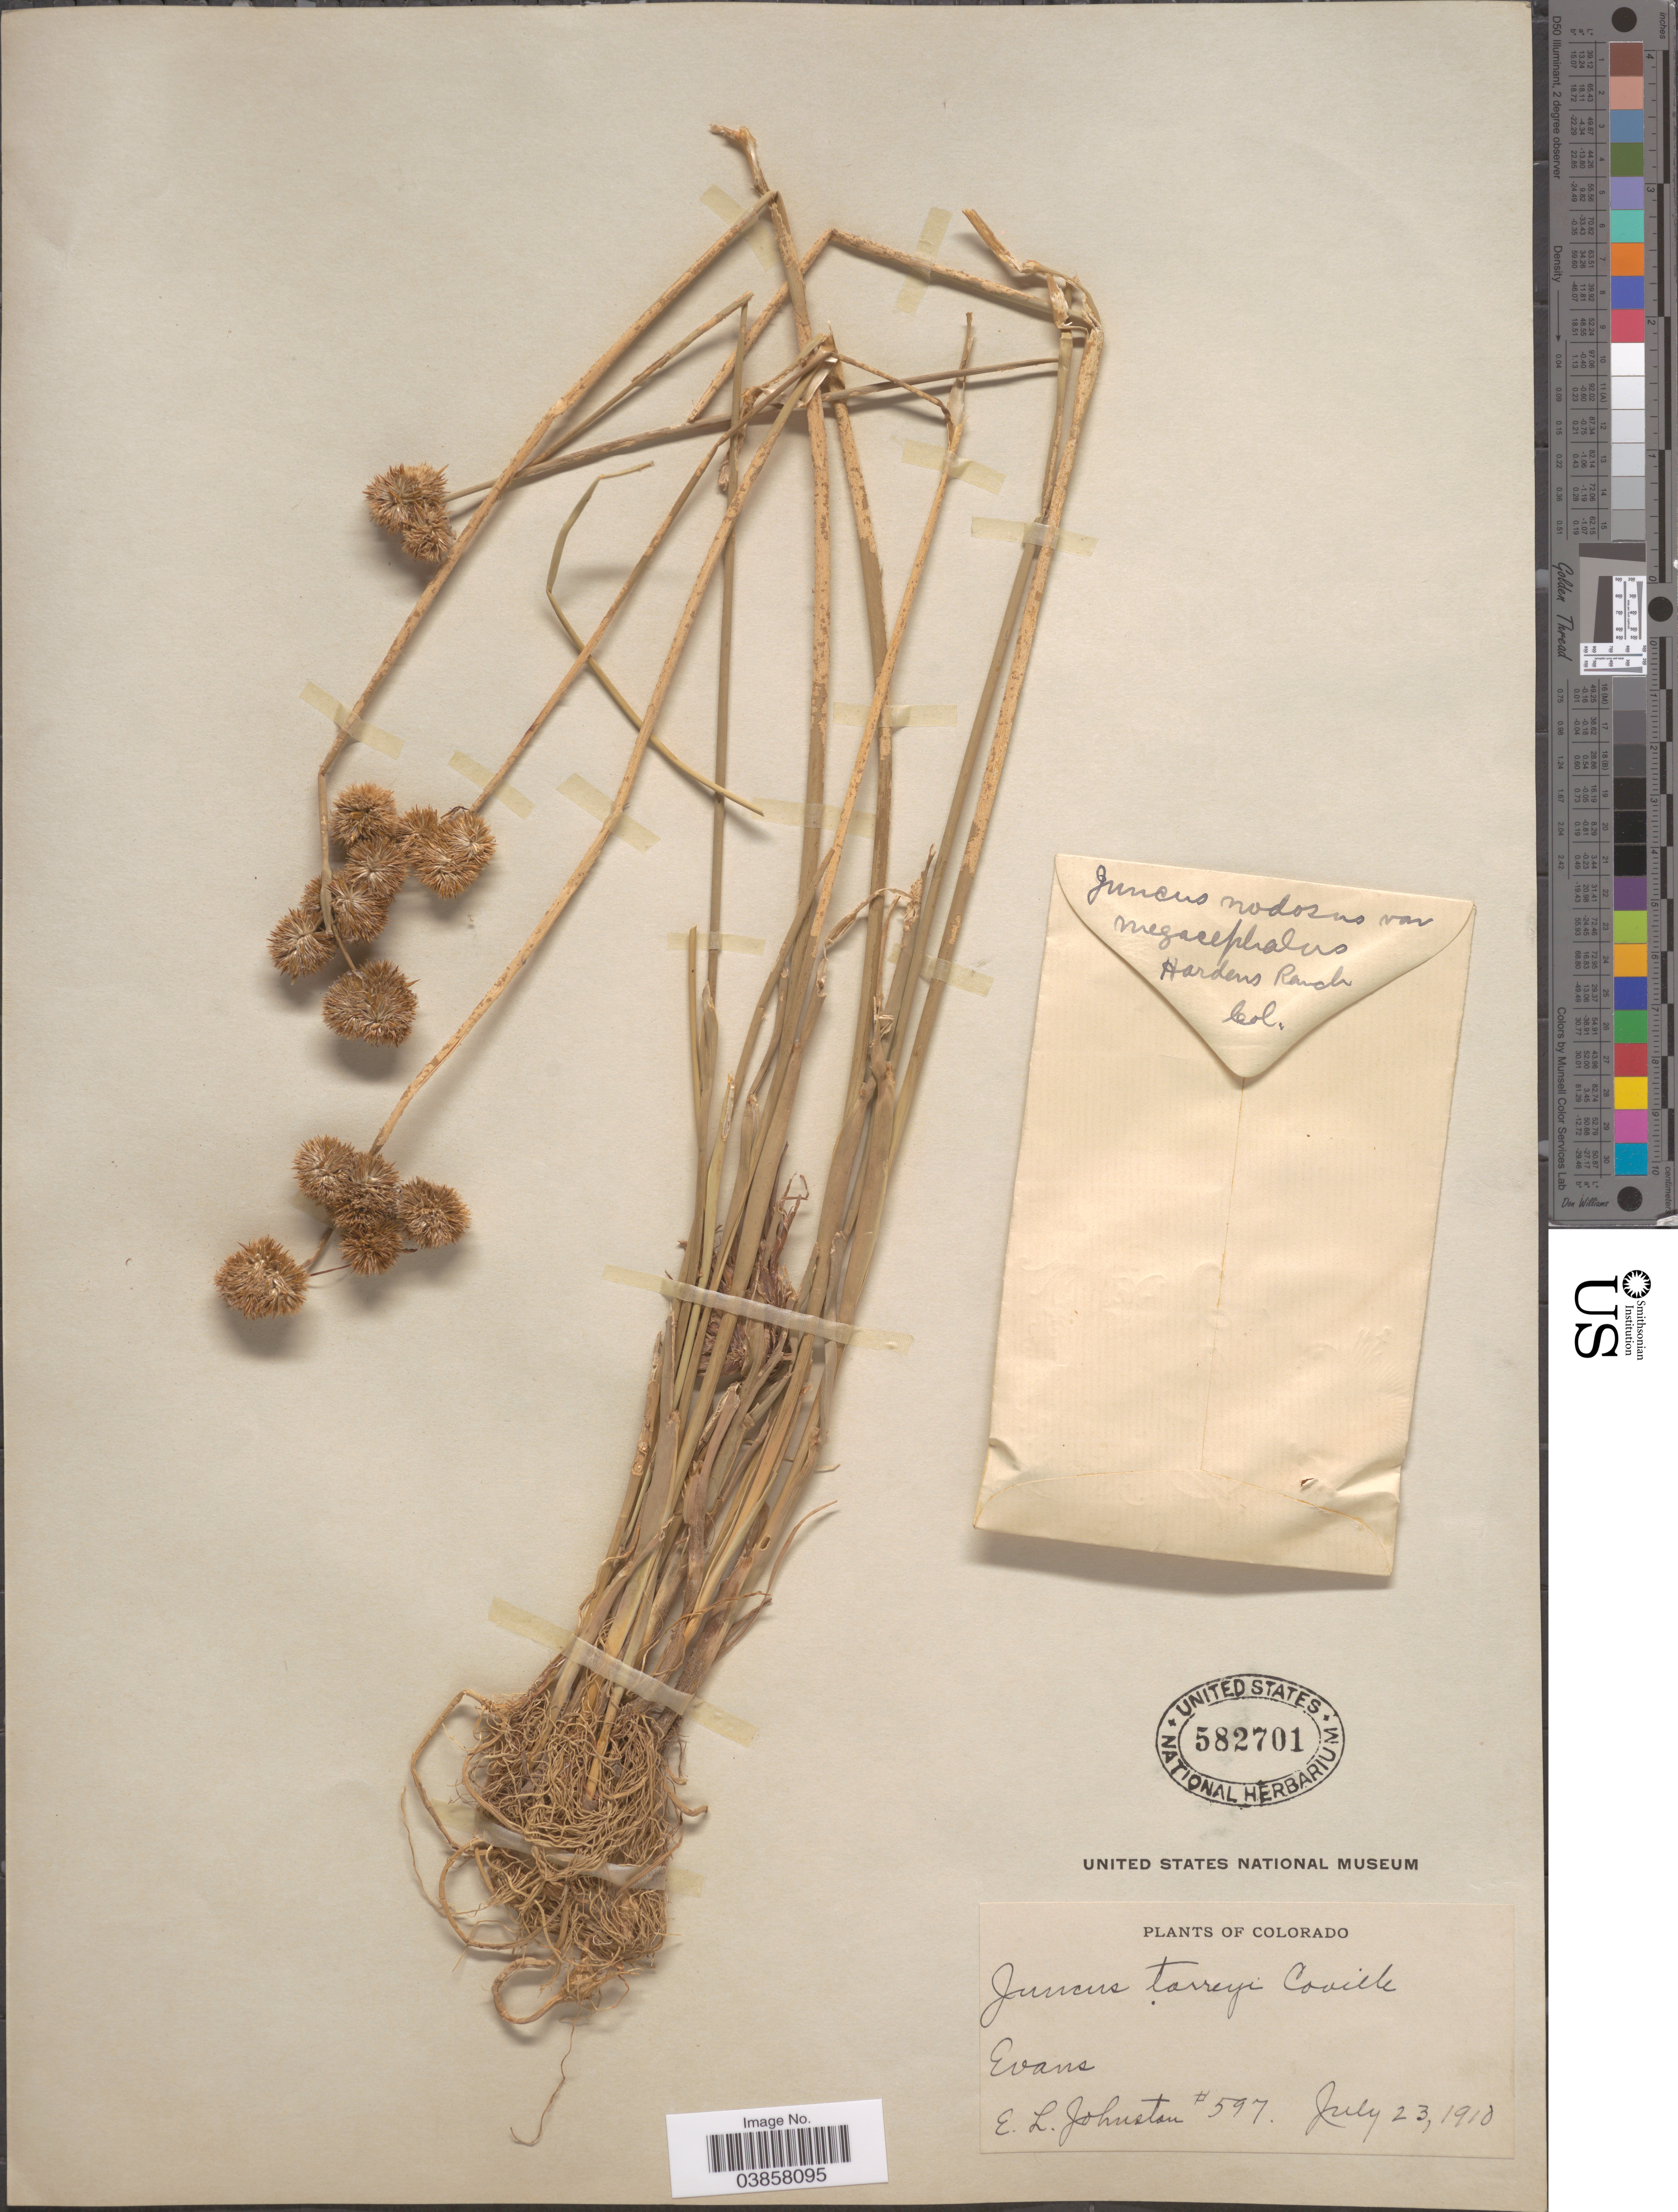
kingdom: Plantae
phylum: Tracheophyta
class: Liliopsida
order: Poales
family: Juncaceae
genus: Juncus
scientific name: Juncus torreyi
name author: Coville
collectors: E. L. Johnston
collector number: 597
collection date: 1910-07-23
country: United States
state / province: Colorado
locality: Evans.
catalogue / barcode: US 582701